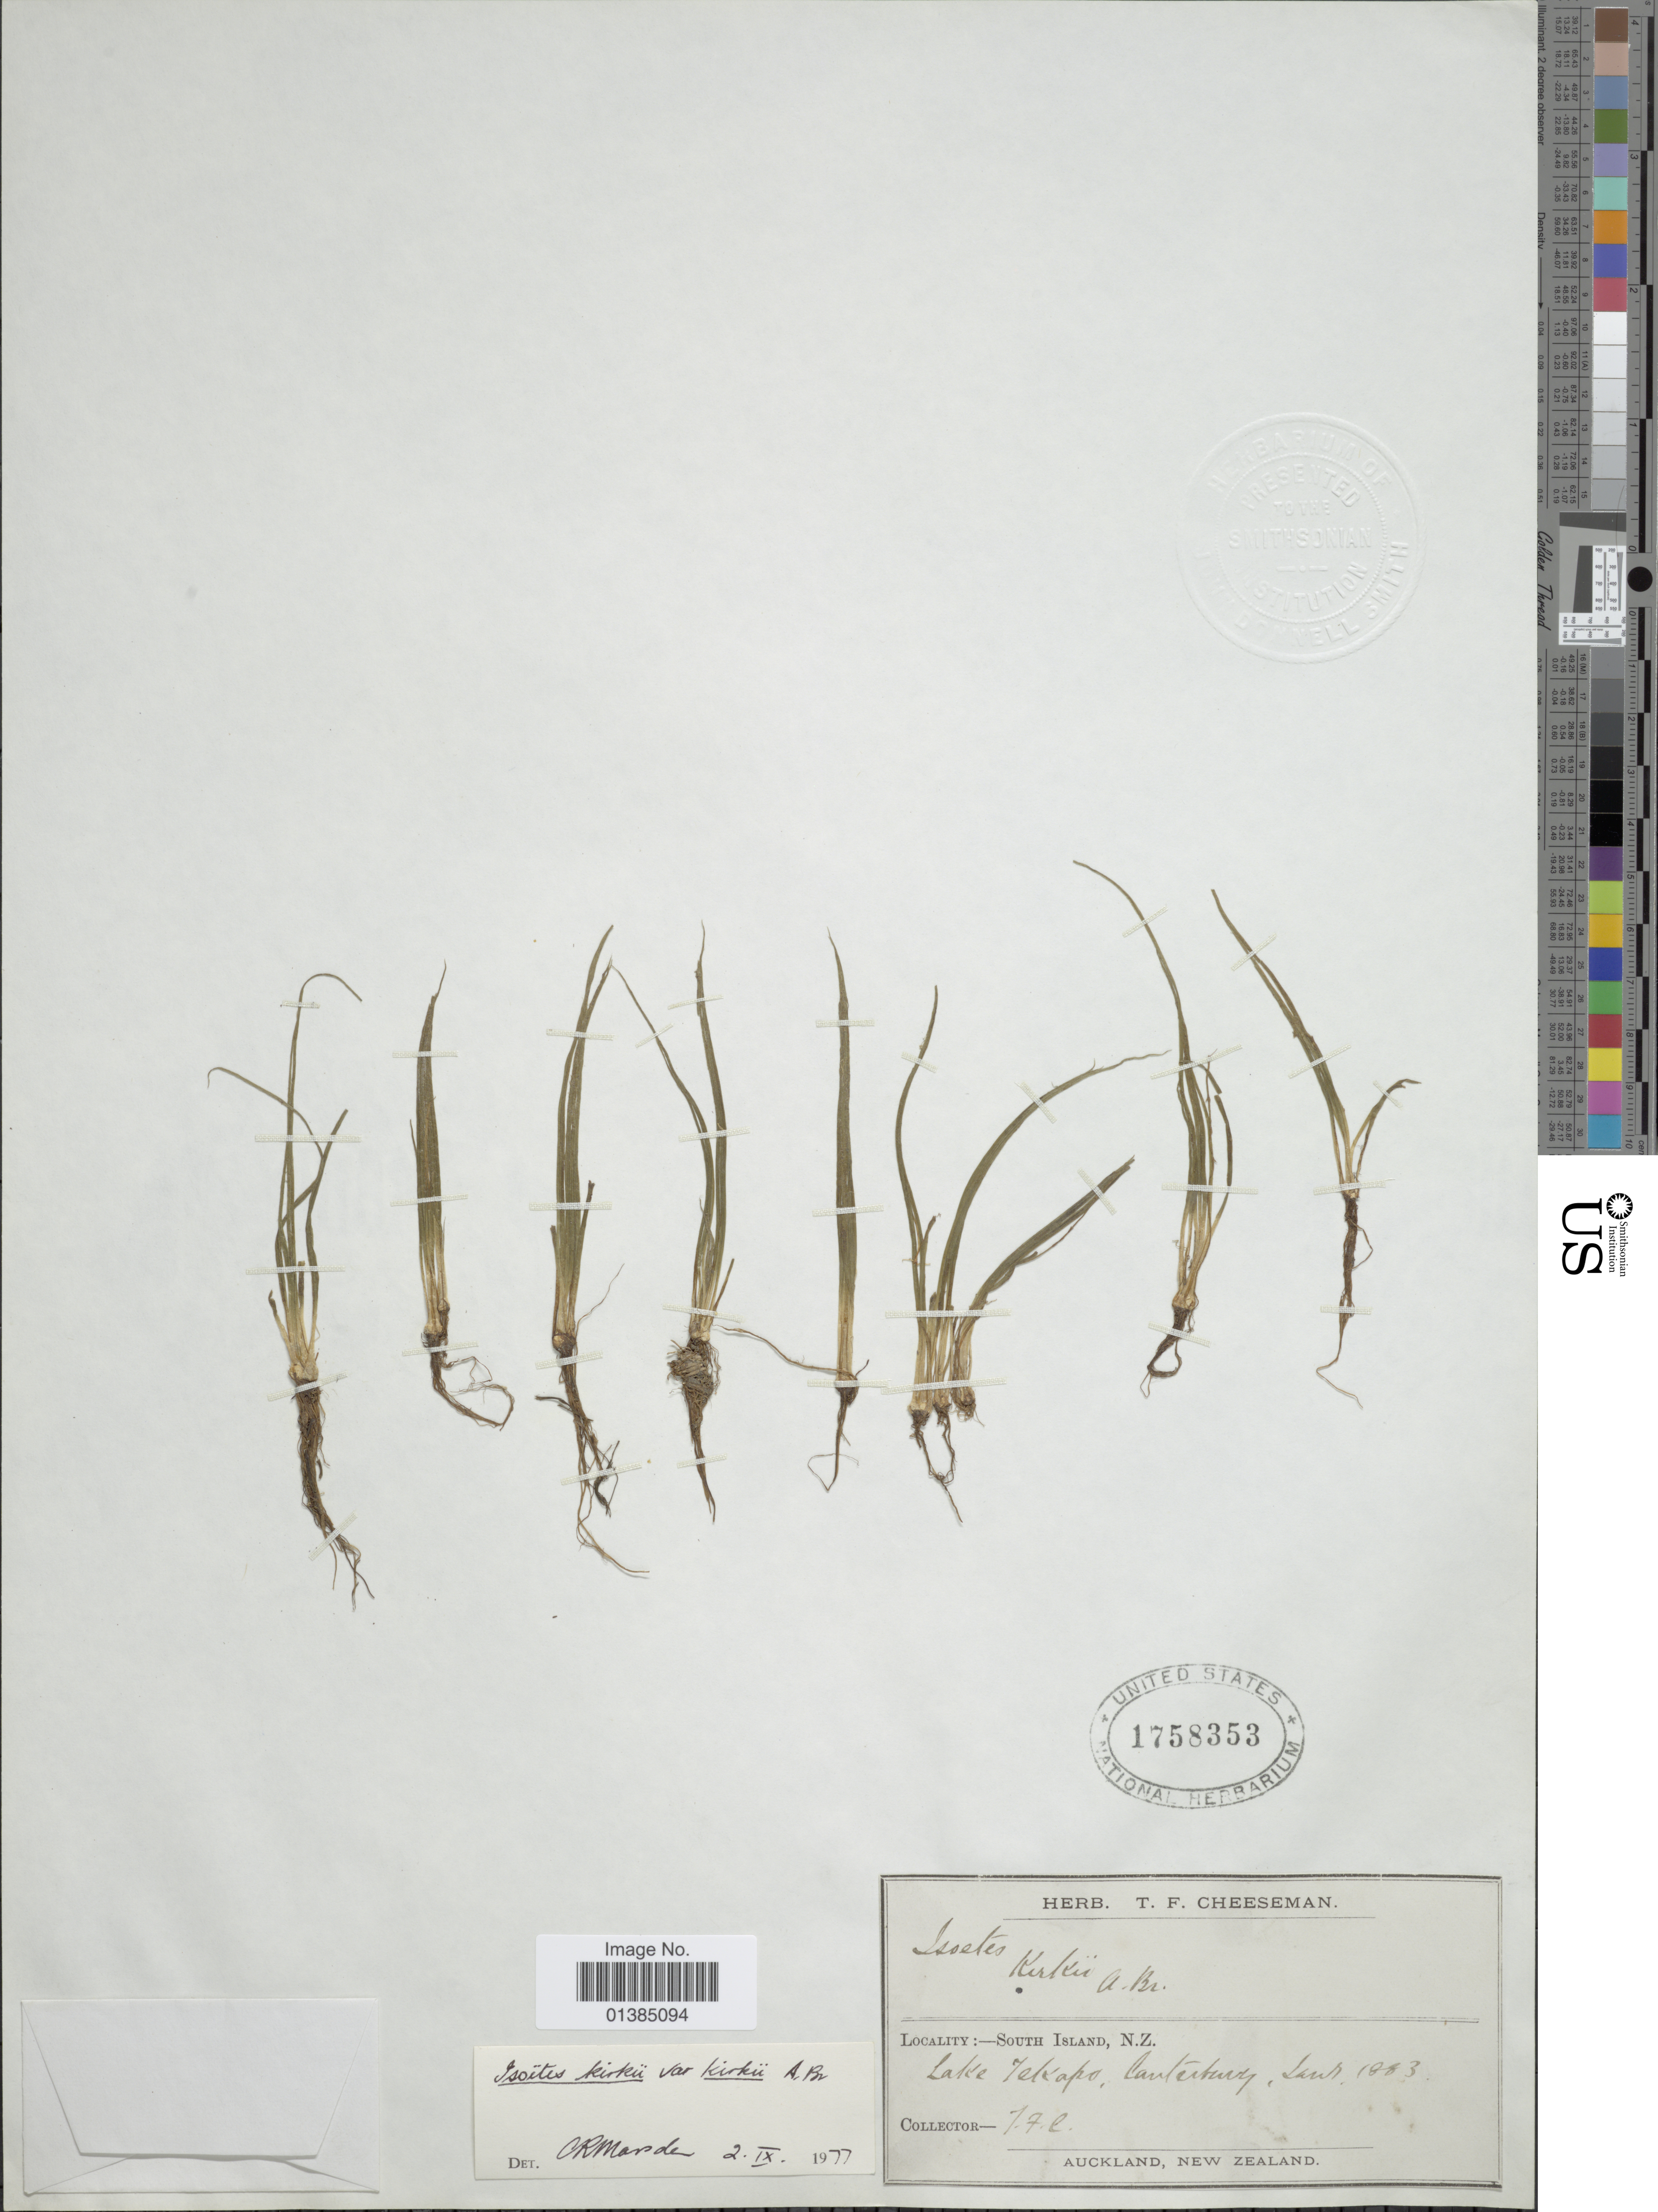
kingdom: Plantae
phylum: Tracheophyta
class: Lycopodiopsida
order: Isoetales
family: Isoetaceae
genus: Isoetes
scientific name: Isoetes kirkii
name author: A. Braun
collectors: T. F. Cheeseman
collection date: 1883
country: New Zealand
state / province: Canterbury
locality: South Island, N.Z. Lake Tekapo.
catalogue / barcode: US 1758353